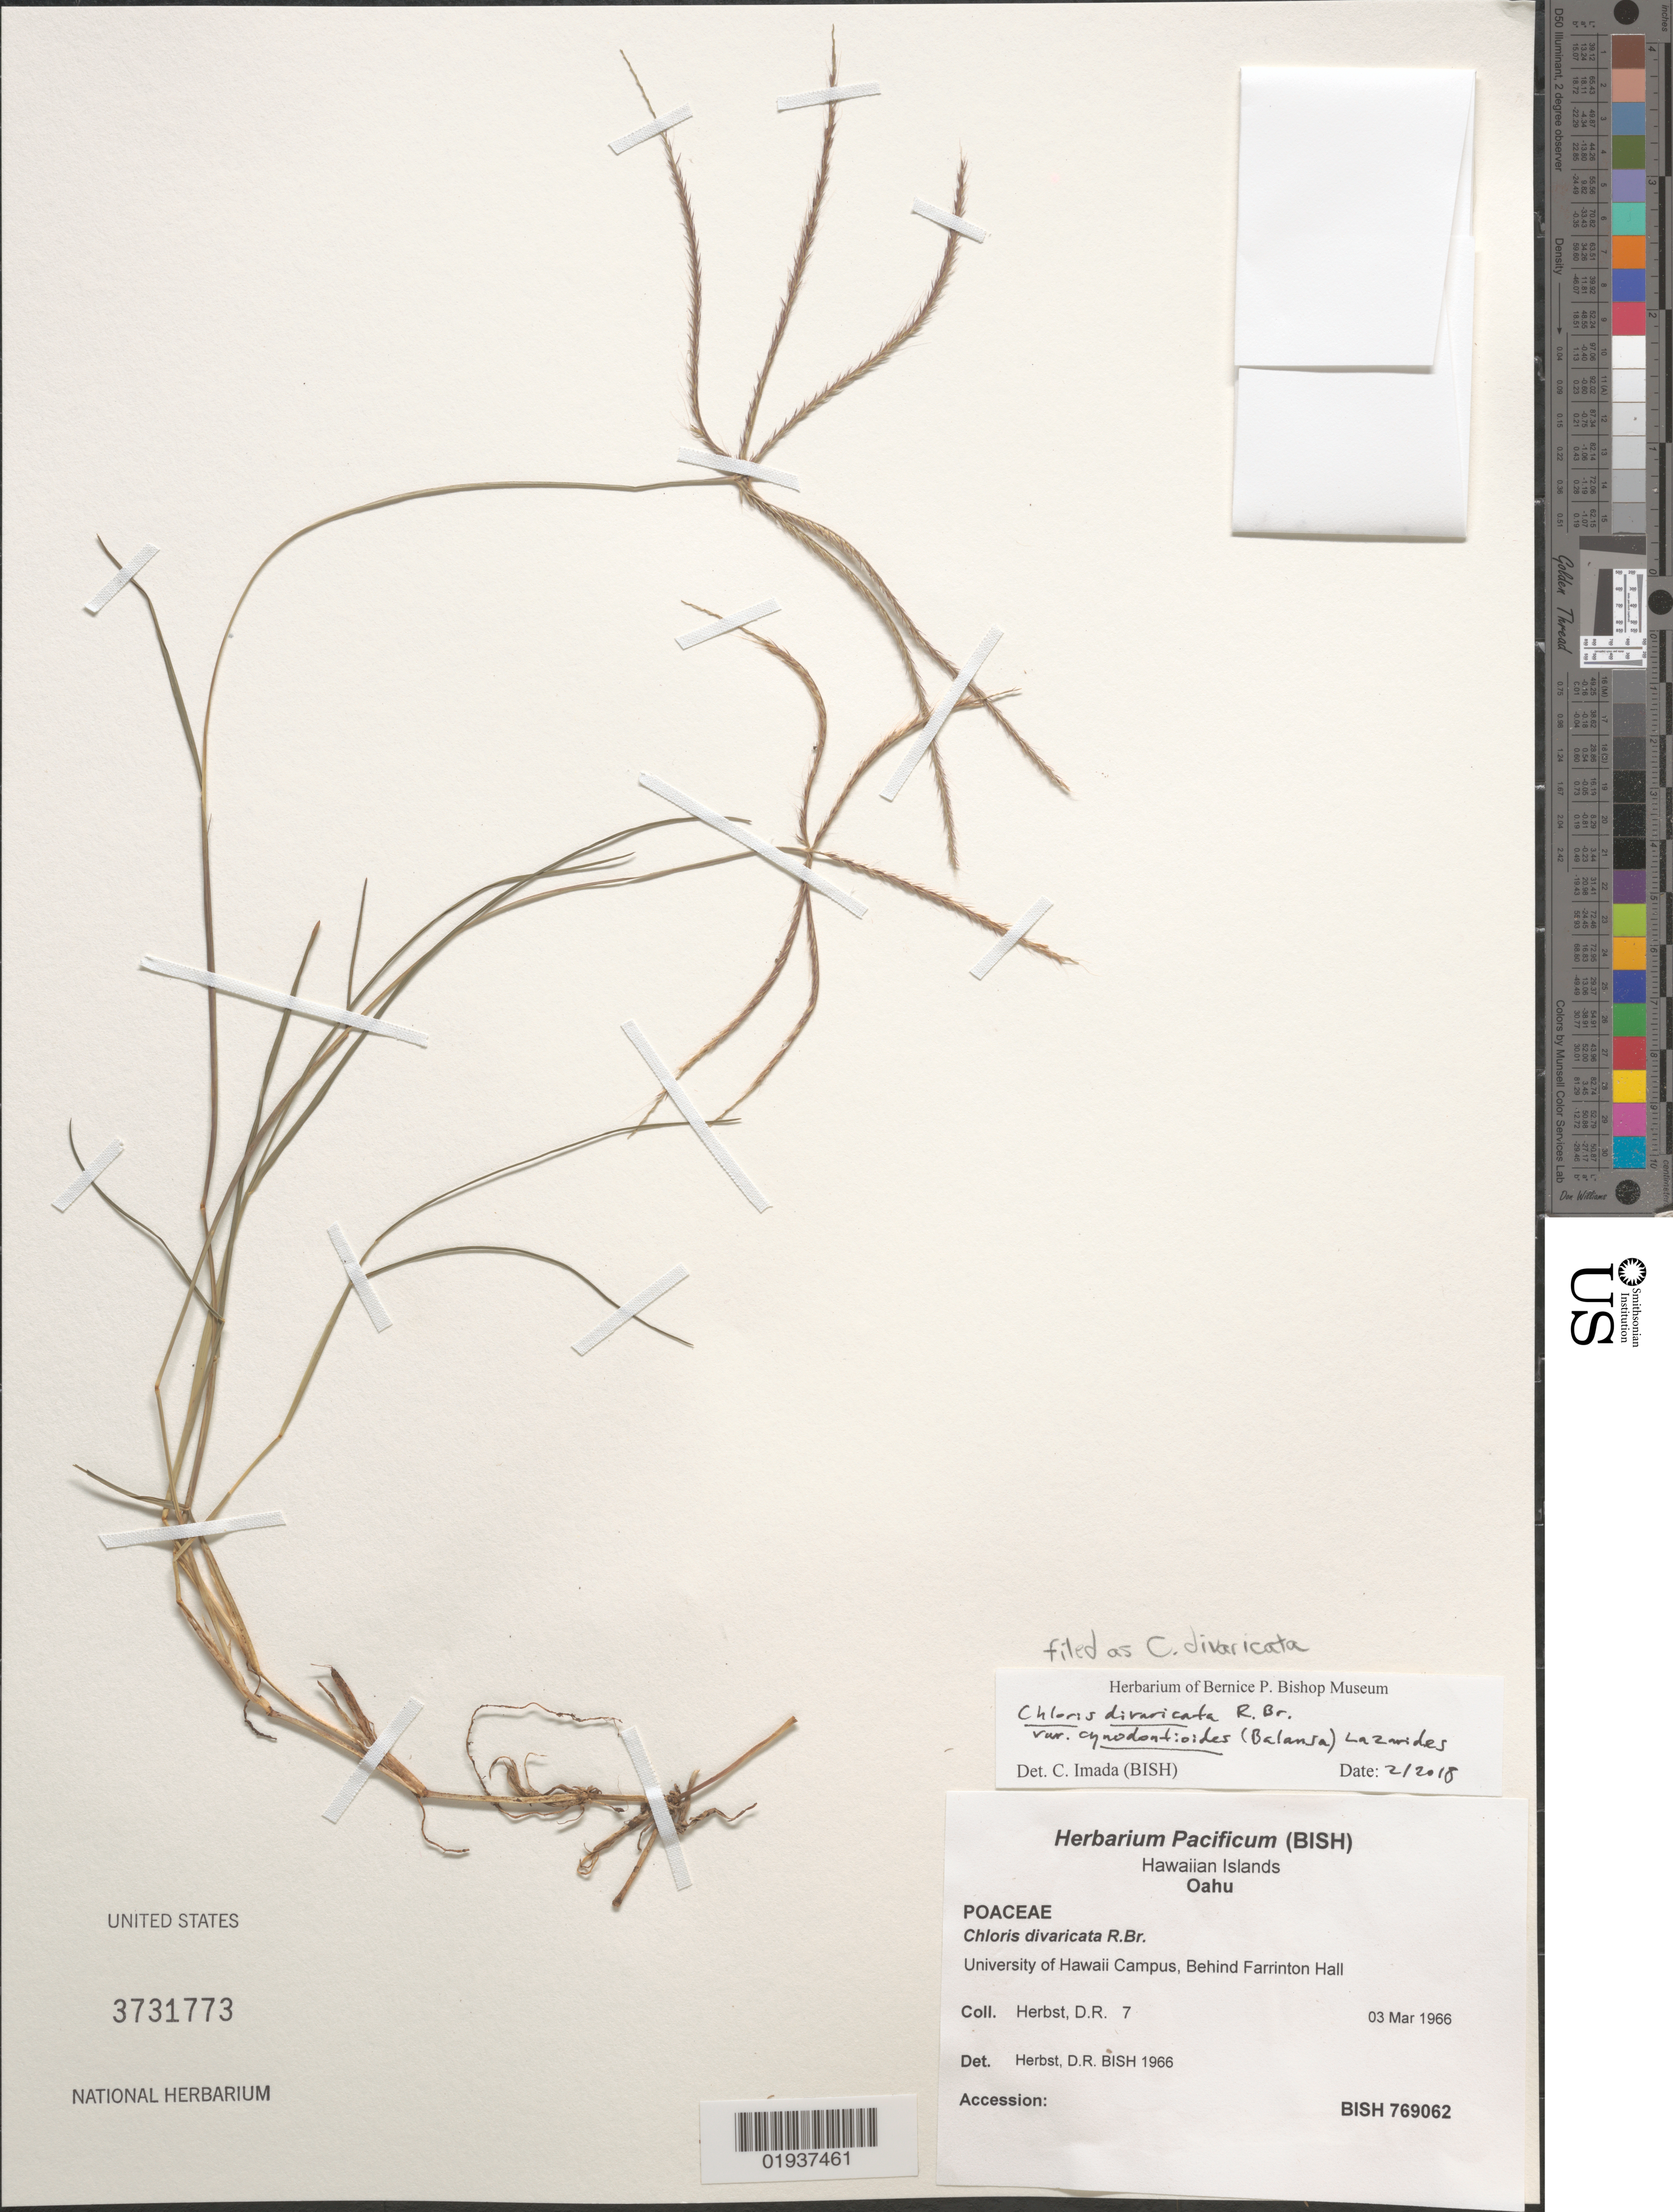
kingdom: Plantae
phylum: Tracheophyta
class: Liliopsida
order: Poales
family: Poaceae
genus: Chloris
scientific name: Chloris divaricata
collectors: D. R. Herbst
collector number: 7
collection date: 1966-03-03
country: United States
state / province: Hawaii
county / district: Honolulu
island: Oahu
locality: University of Hawaii Campus, behind Farrington Hall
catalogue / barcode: US 3731773